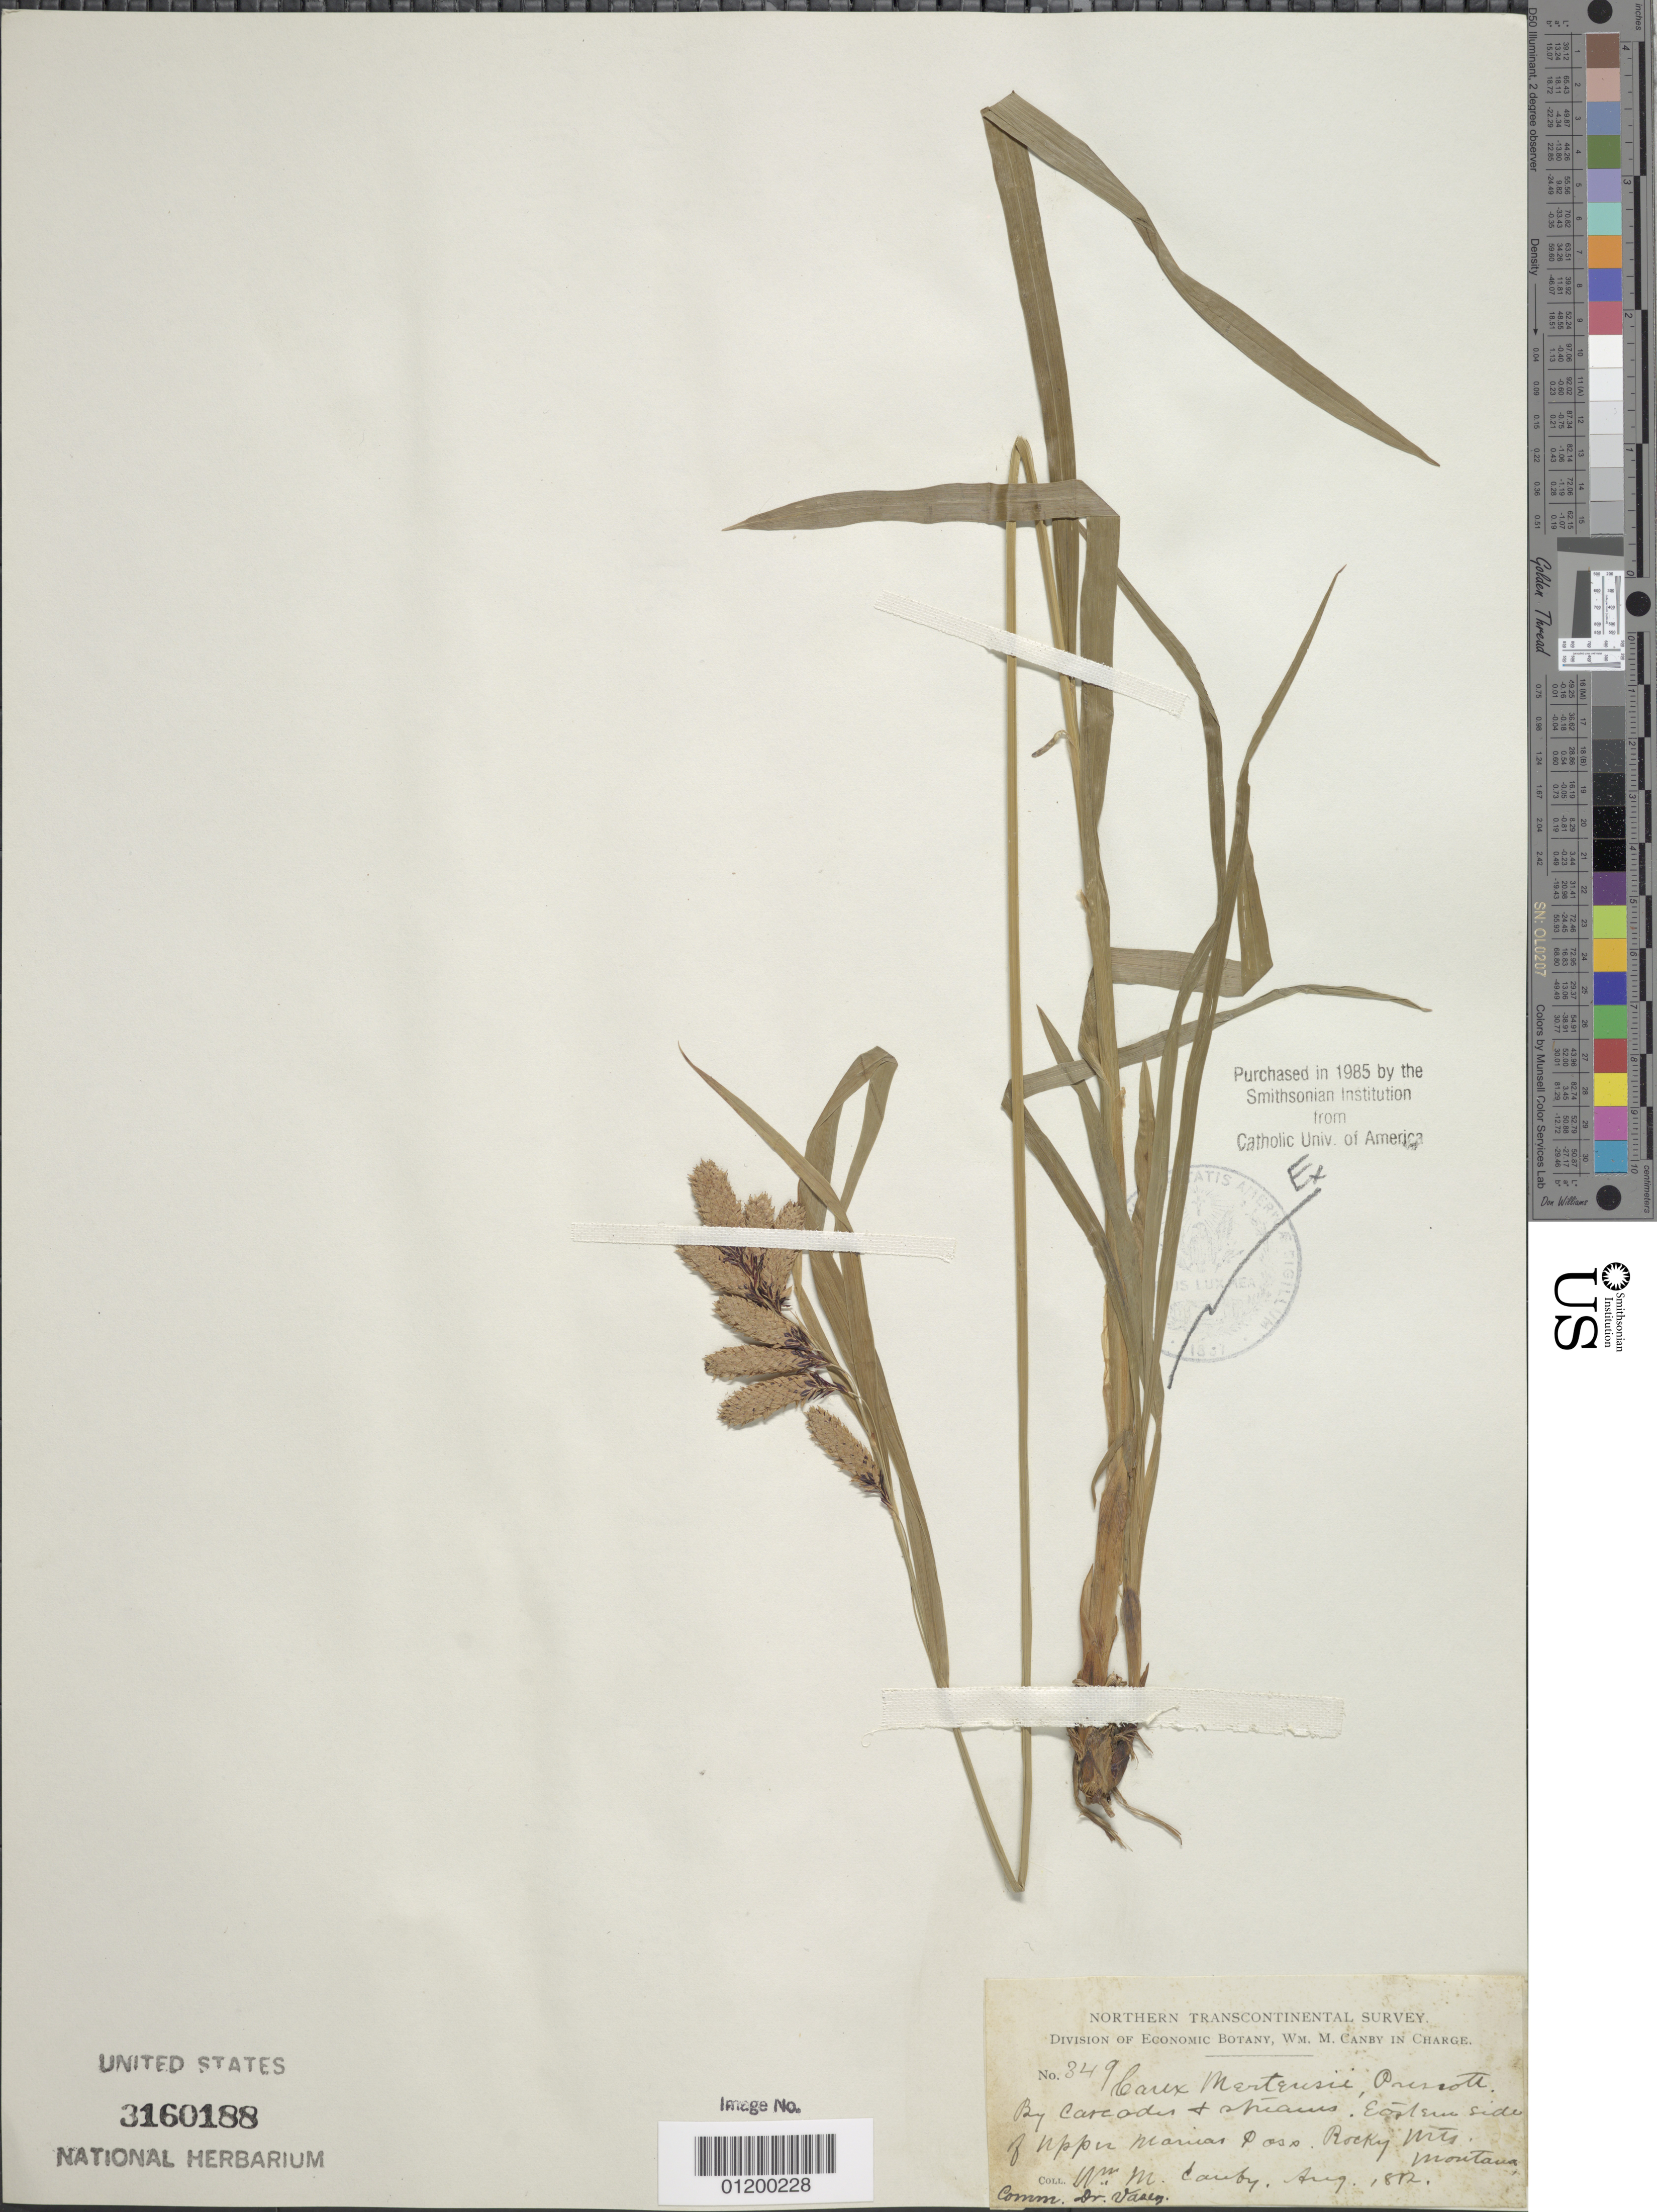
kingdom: Plantae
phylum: Tracheophyta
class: Liliopsida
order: Poales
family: Cyperaceae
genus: Carex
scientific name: Carex mertensii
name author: J.D. Prescott ex Bong.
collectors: W. M. Canby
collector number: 349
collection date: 1882-08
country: United States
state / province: Montana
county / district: Glacier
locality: Eastern side of upper Marias Pass. Rocky Mts.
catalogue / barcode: US 3160188